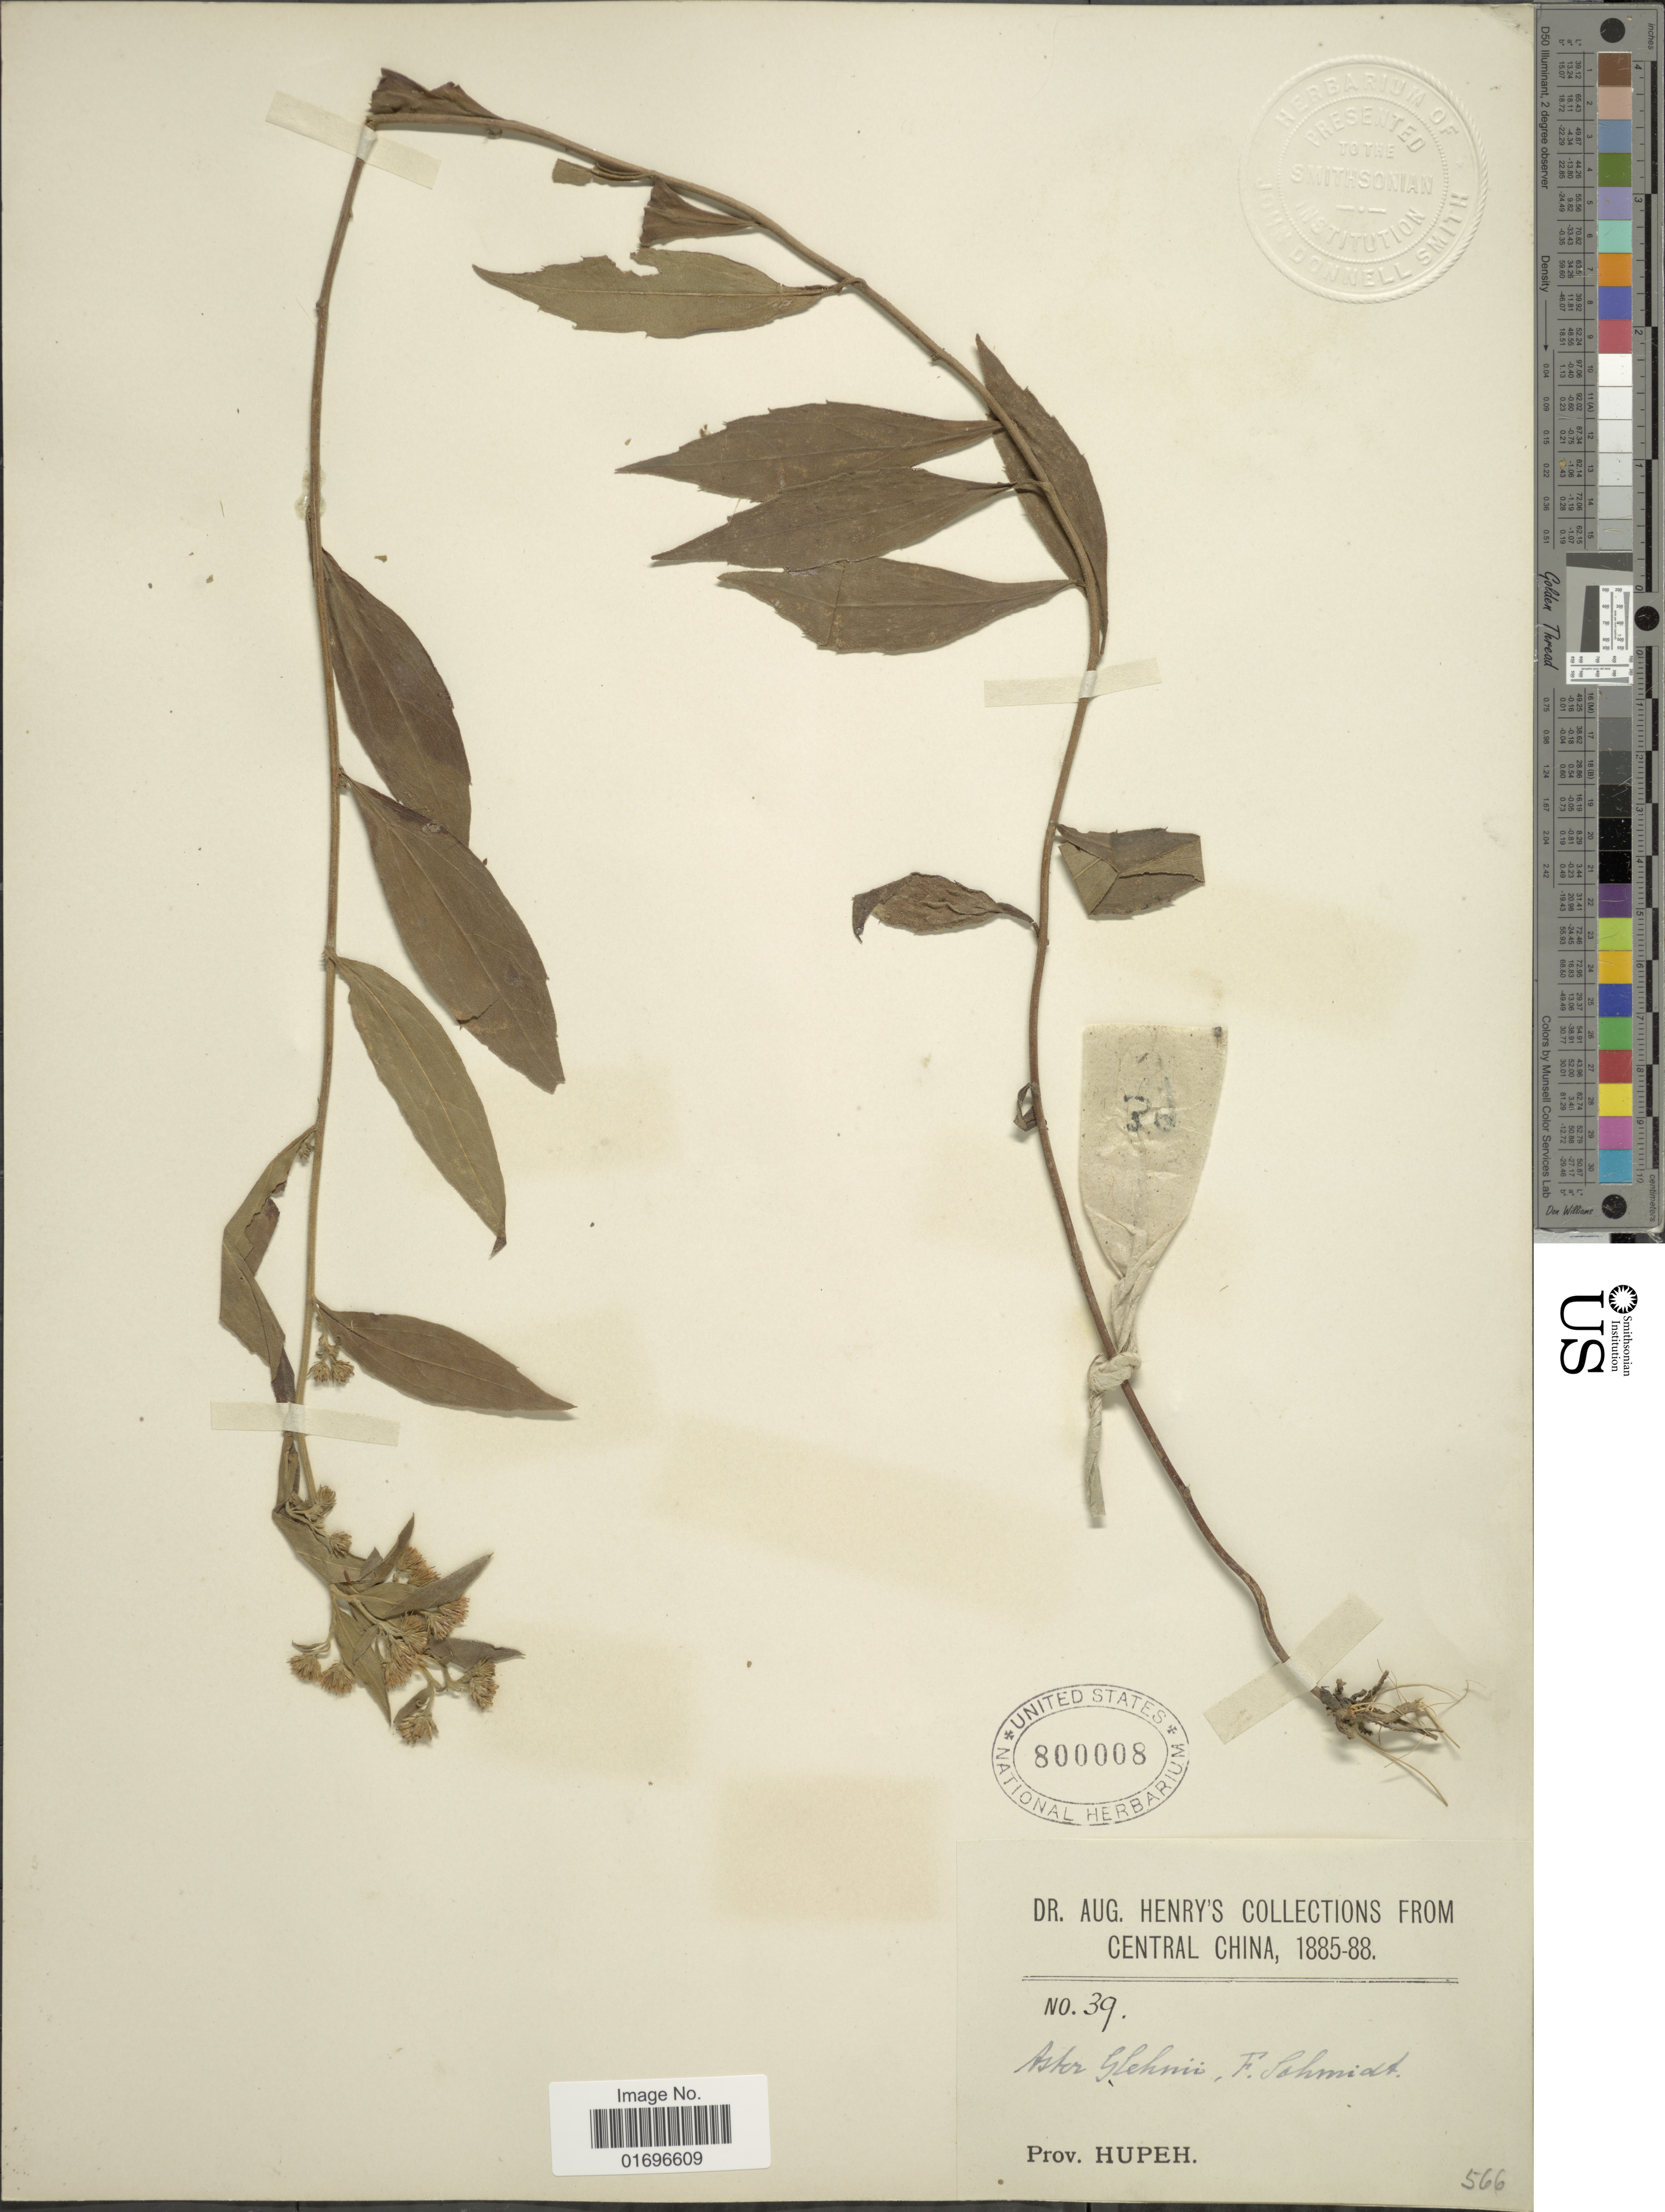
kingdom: Plantae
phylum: Tracheophyta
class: Magnoliopsida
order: Asterales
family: Asteraceae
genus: Aster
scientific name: Aster glehnii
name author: F. Schmidt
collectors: A. Henry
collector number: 39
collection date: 1885/1888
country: China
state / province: Hubei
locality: Central China. Prov. Hupeh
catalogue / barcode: US 800008